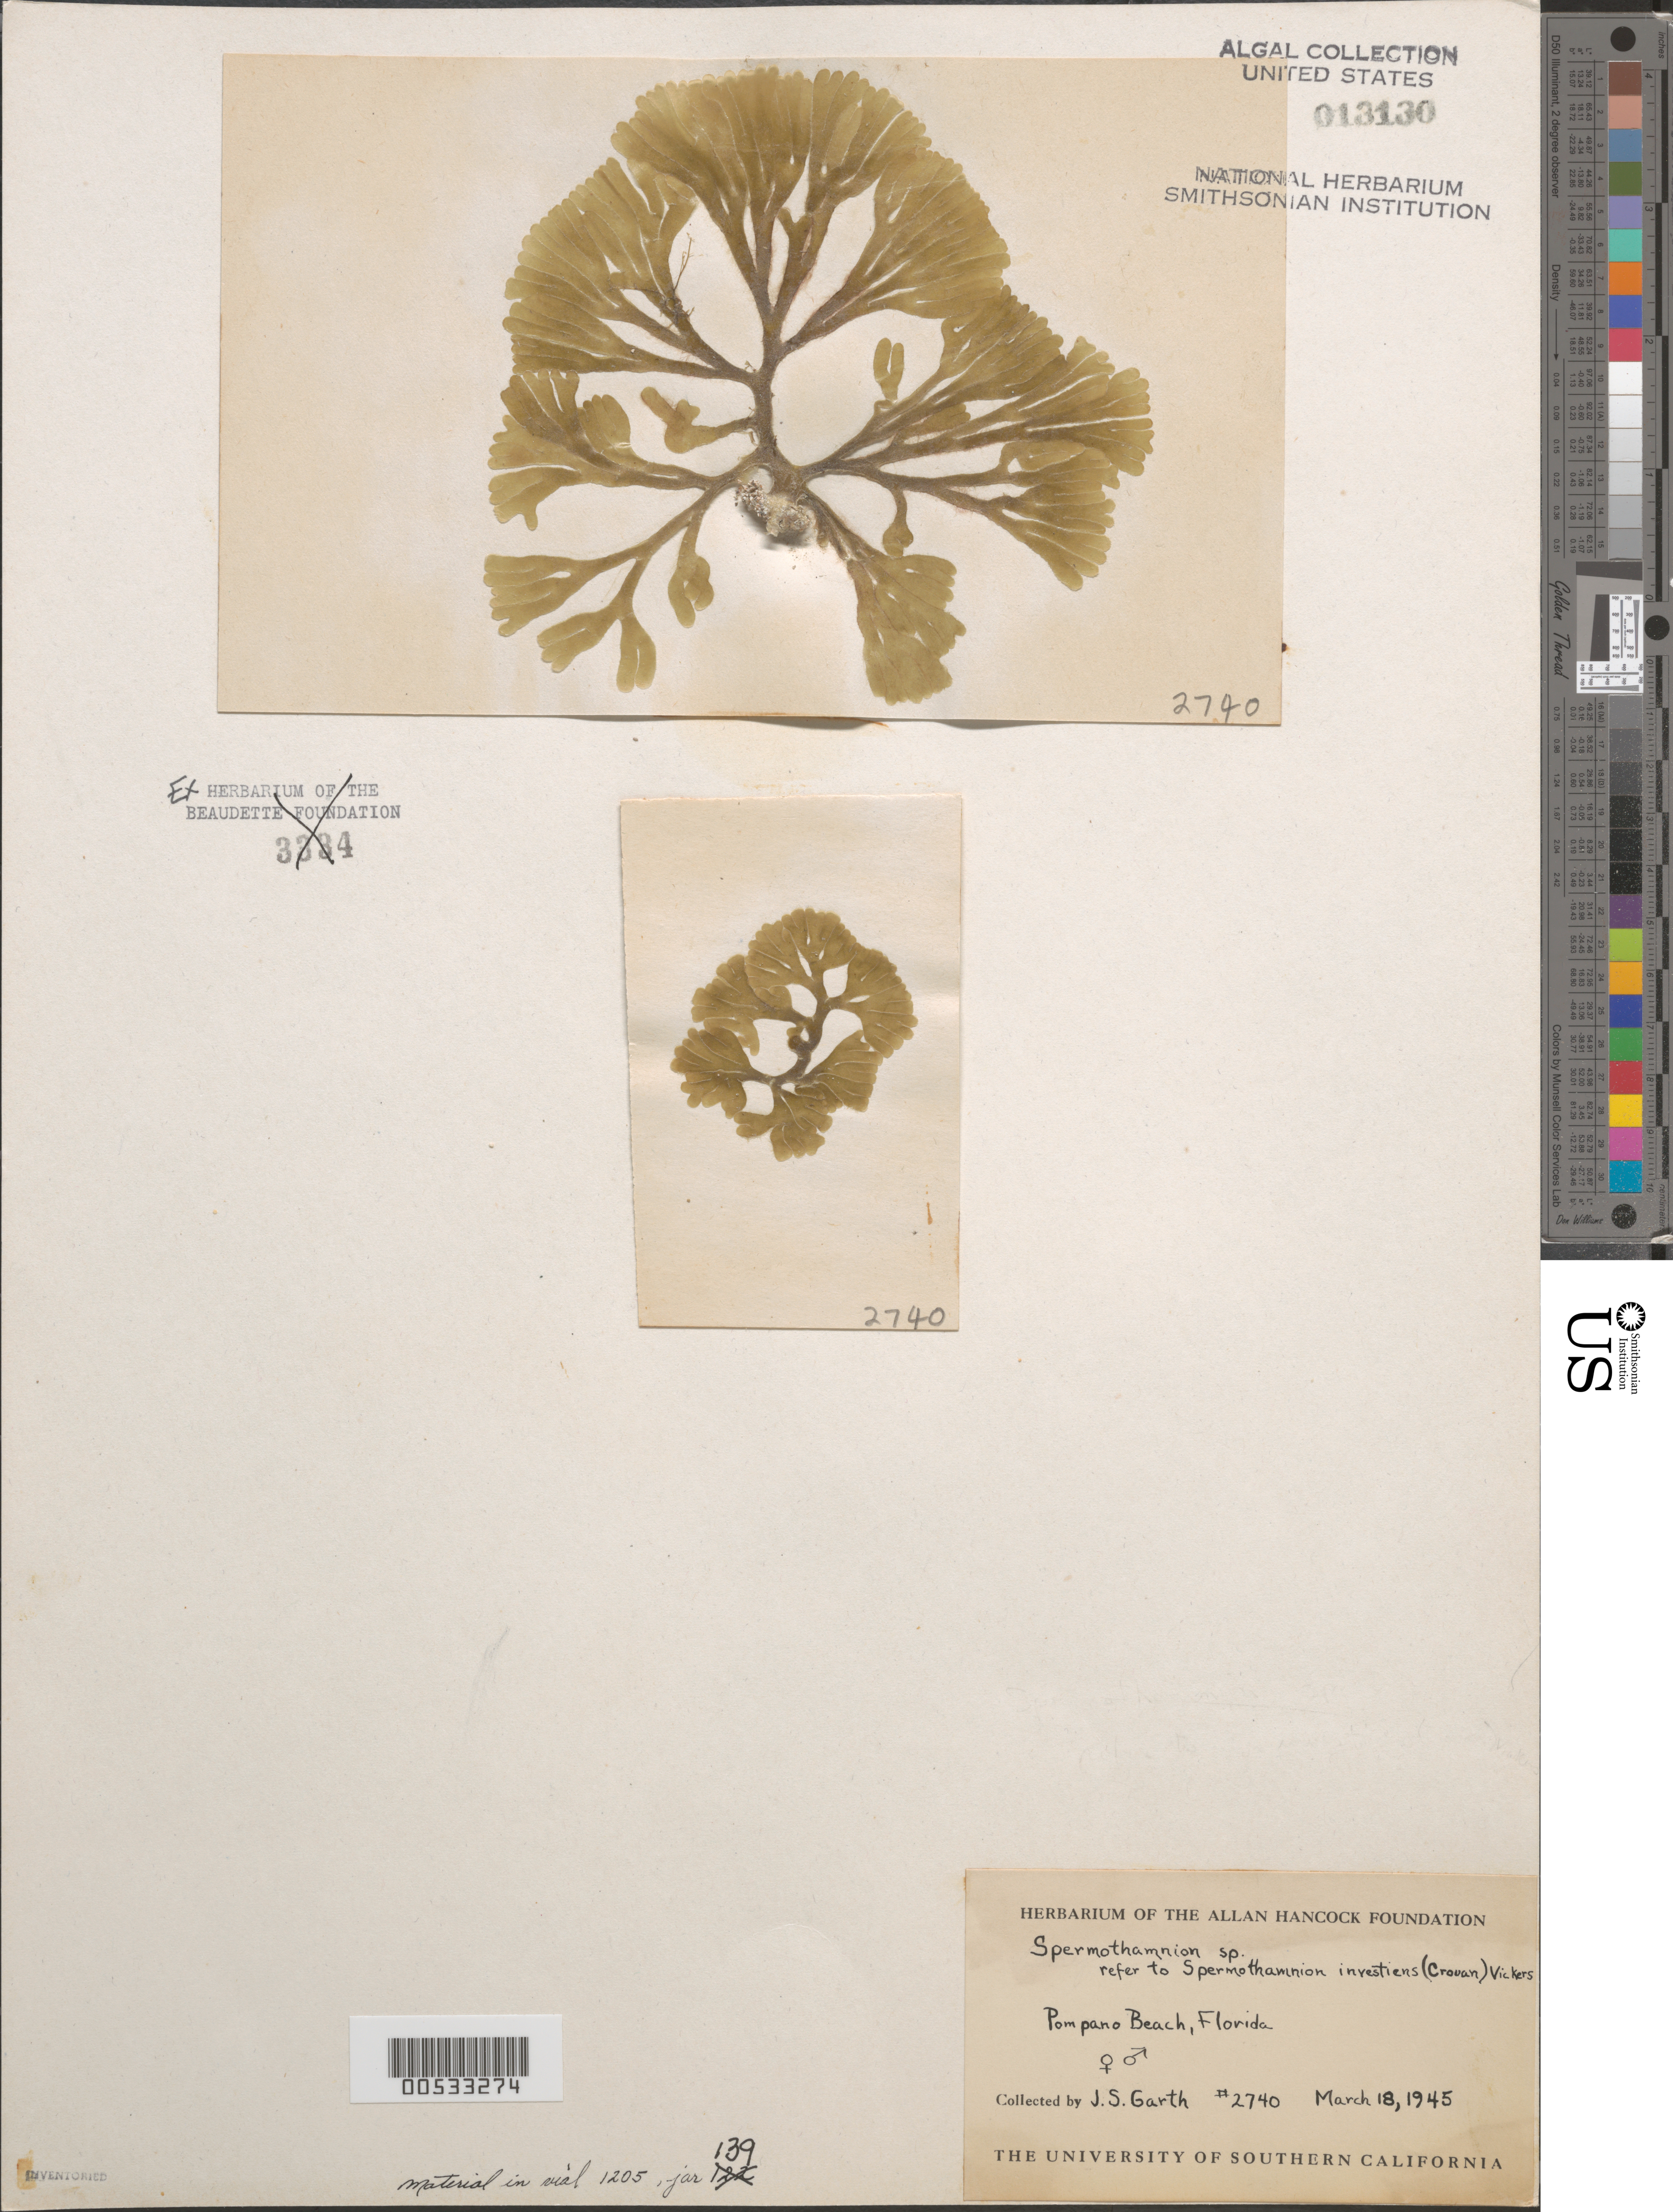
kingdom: Plantae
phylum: Rhodophyta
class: Florideophyceae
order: Ceramiales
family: Wrangeliaceae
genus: Spermothamnion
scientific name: Spermothamnion sp.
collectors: J. Garth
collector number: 2740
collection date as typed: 18 Mar 1945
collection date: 1945-03-18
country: United States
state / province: Florida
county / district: Broward County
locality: Pompano Beach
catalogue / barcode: US 13130